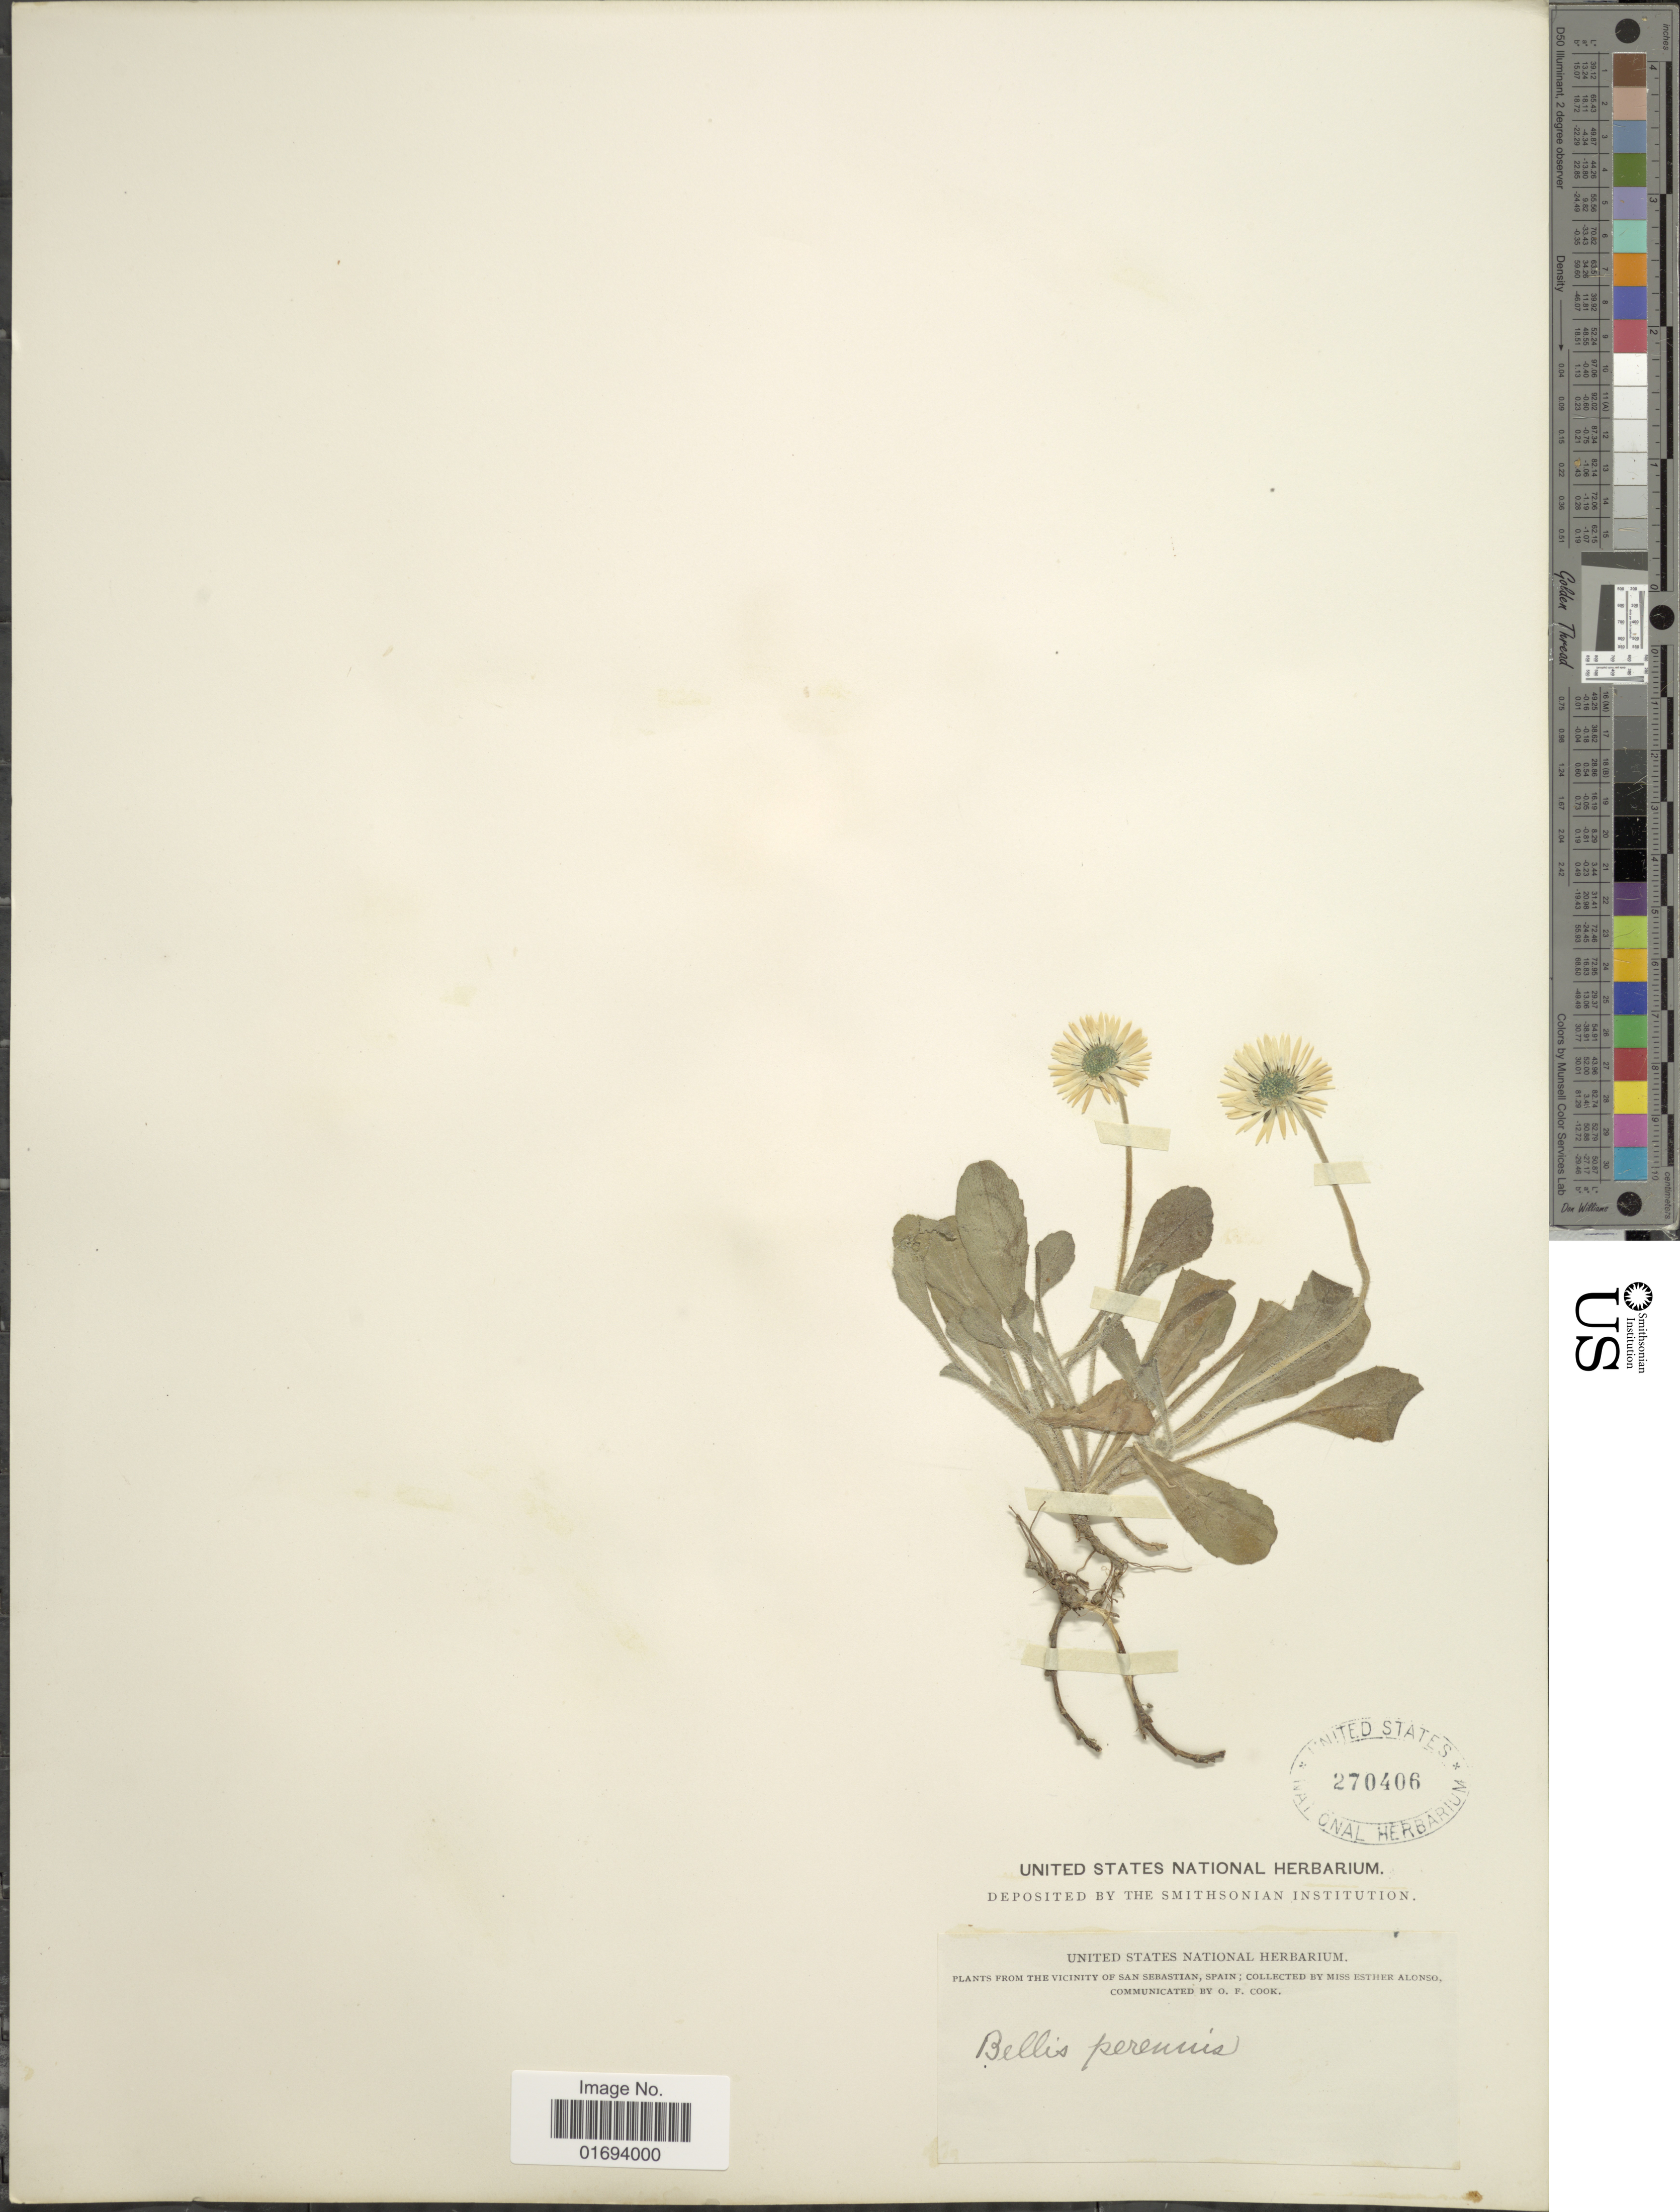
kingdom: Plantae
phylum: Tracheophyta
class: Magnoliopsida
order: Asterales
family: Asteraceae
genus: Bellis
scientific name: Bellis perennis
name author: L.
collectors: E. Alonso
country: Spain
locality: San Sebastian, Spain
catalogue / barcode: US 270406